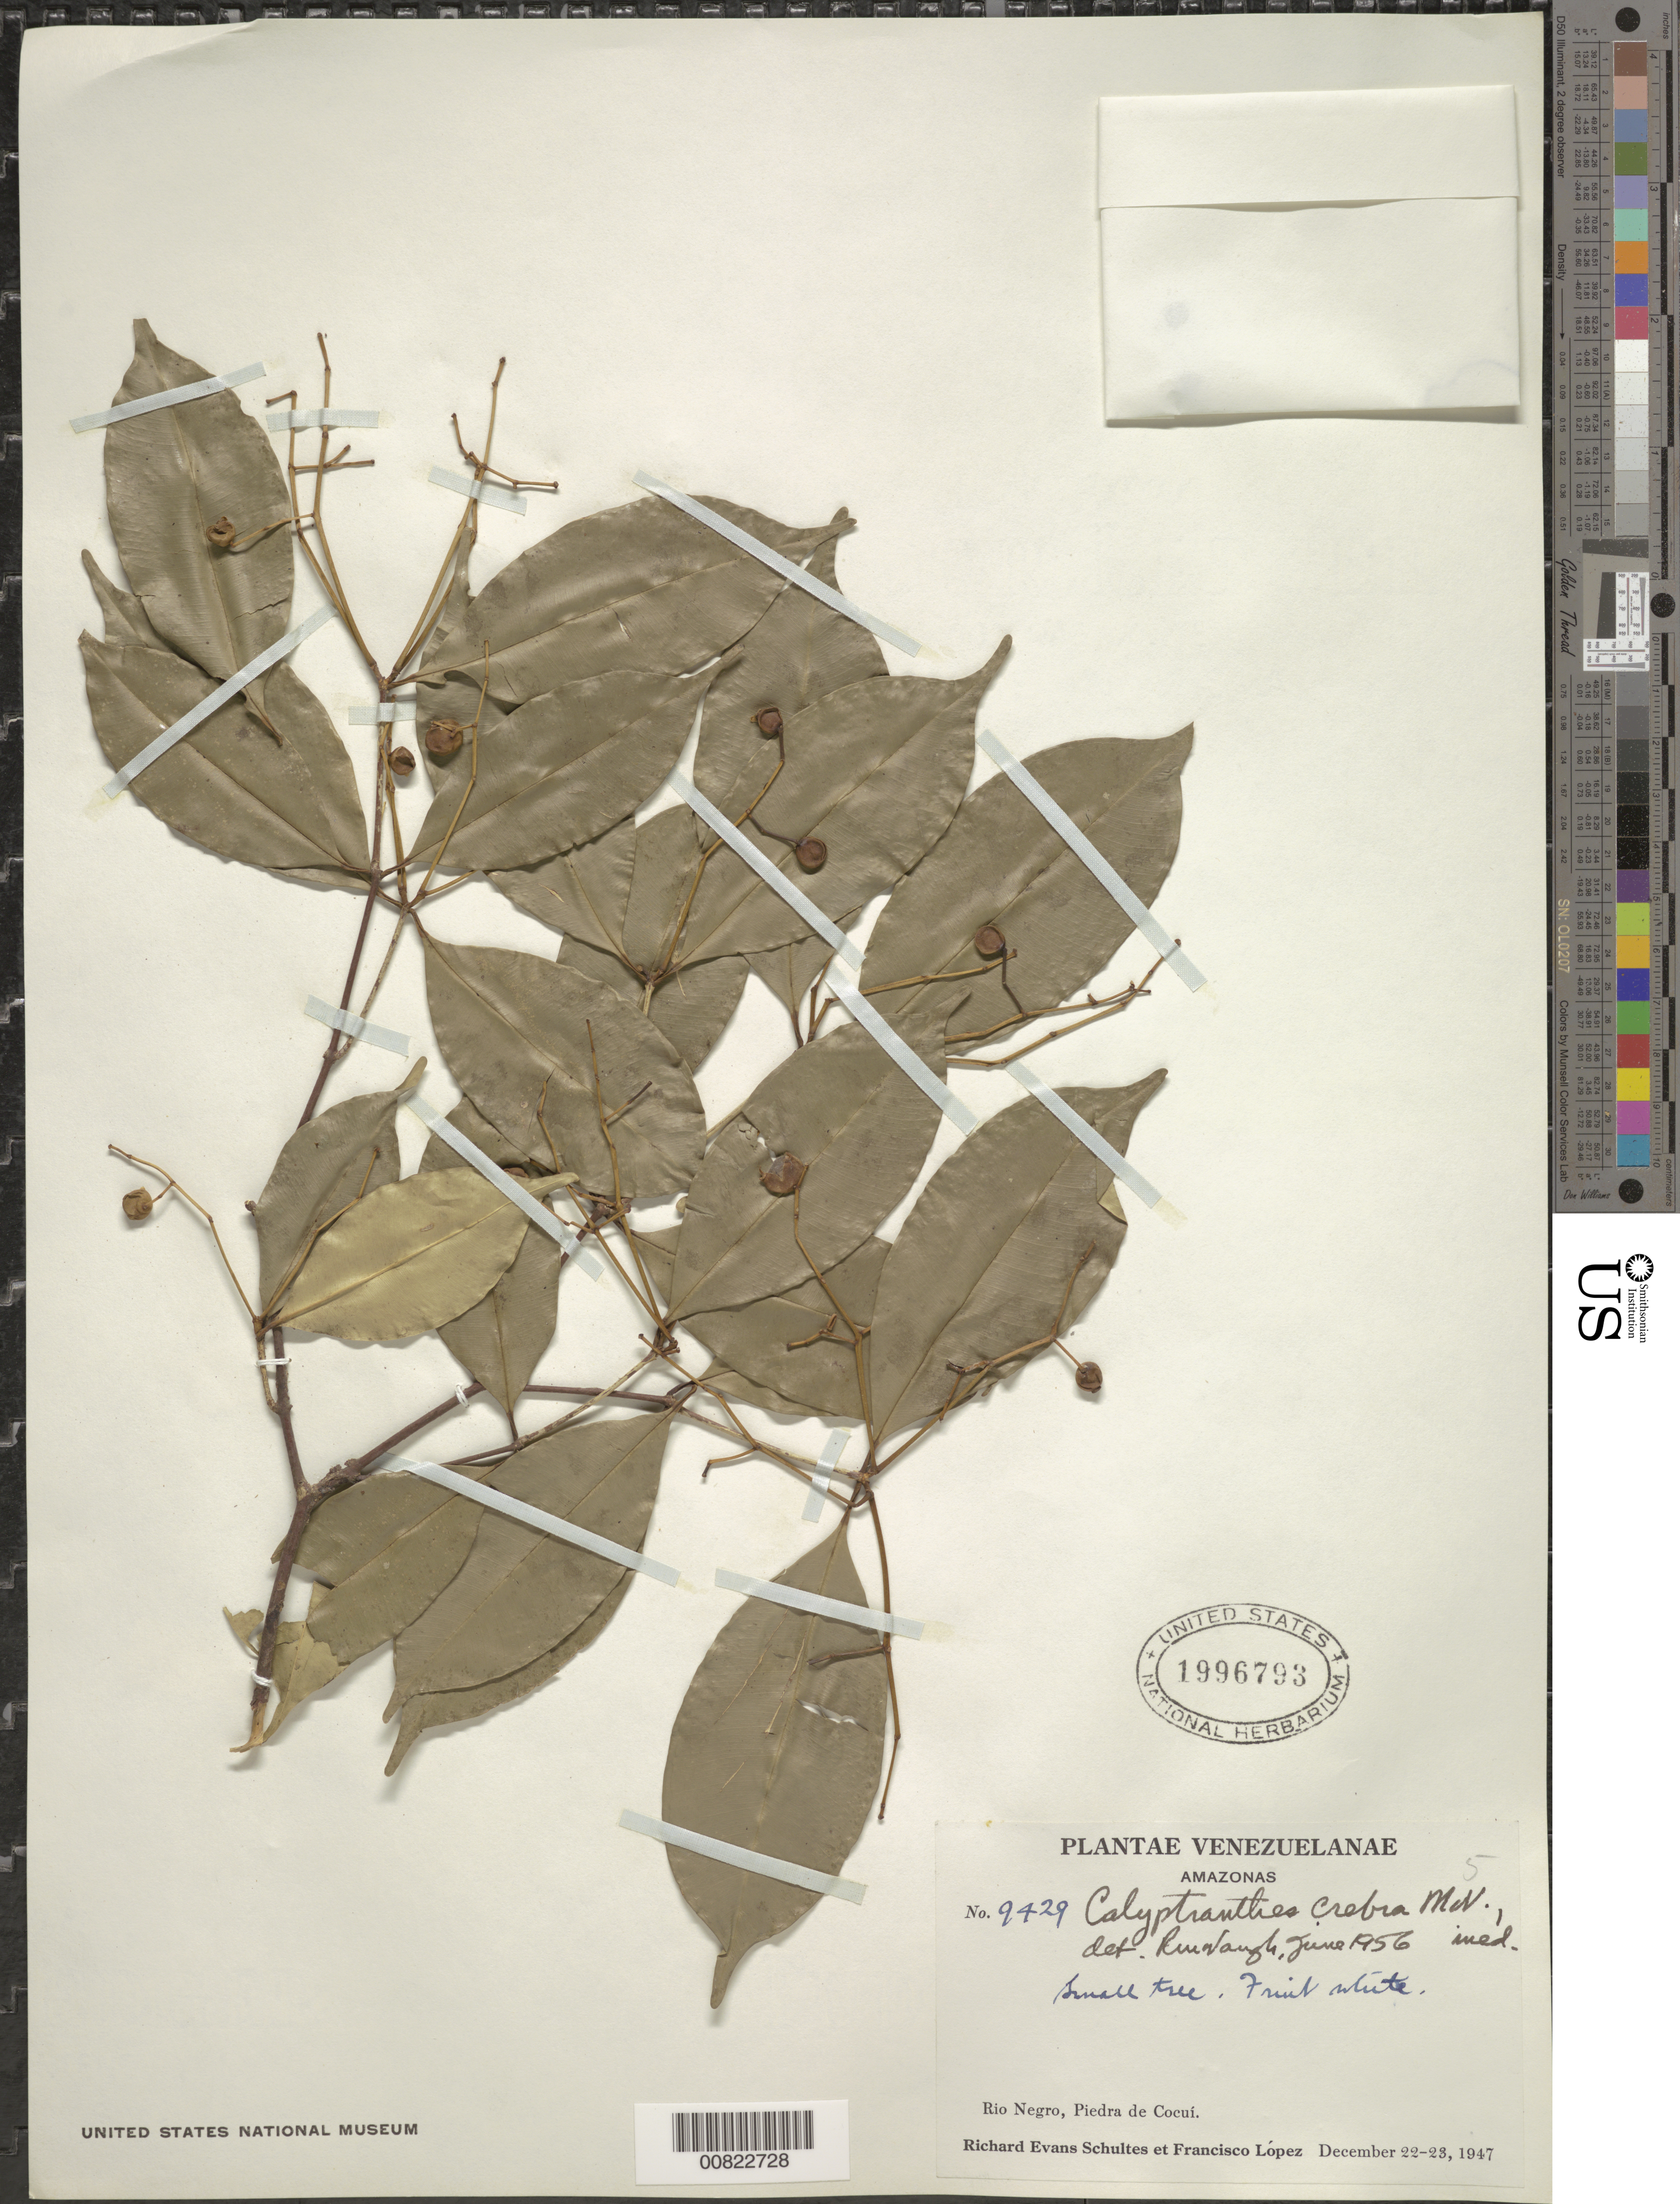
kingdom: Plantae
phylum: Tracheophyta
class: Magnoliopsida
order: Myrtales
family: Myrtaceae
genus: Myrcia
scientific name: Myrcia crebra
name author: (McVaugh) A.R. Lourenço & E. Lucas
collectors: R. E. Schultes & F. Lopéz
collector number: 9429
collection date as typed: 22-Dec-47 to 23-Dec-47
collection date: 1947-12-22/1947-12-23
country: Venezuela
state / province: Amazonas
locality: Río Negro, Piedra de Cocuí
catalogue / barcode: US 1996793